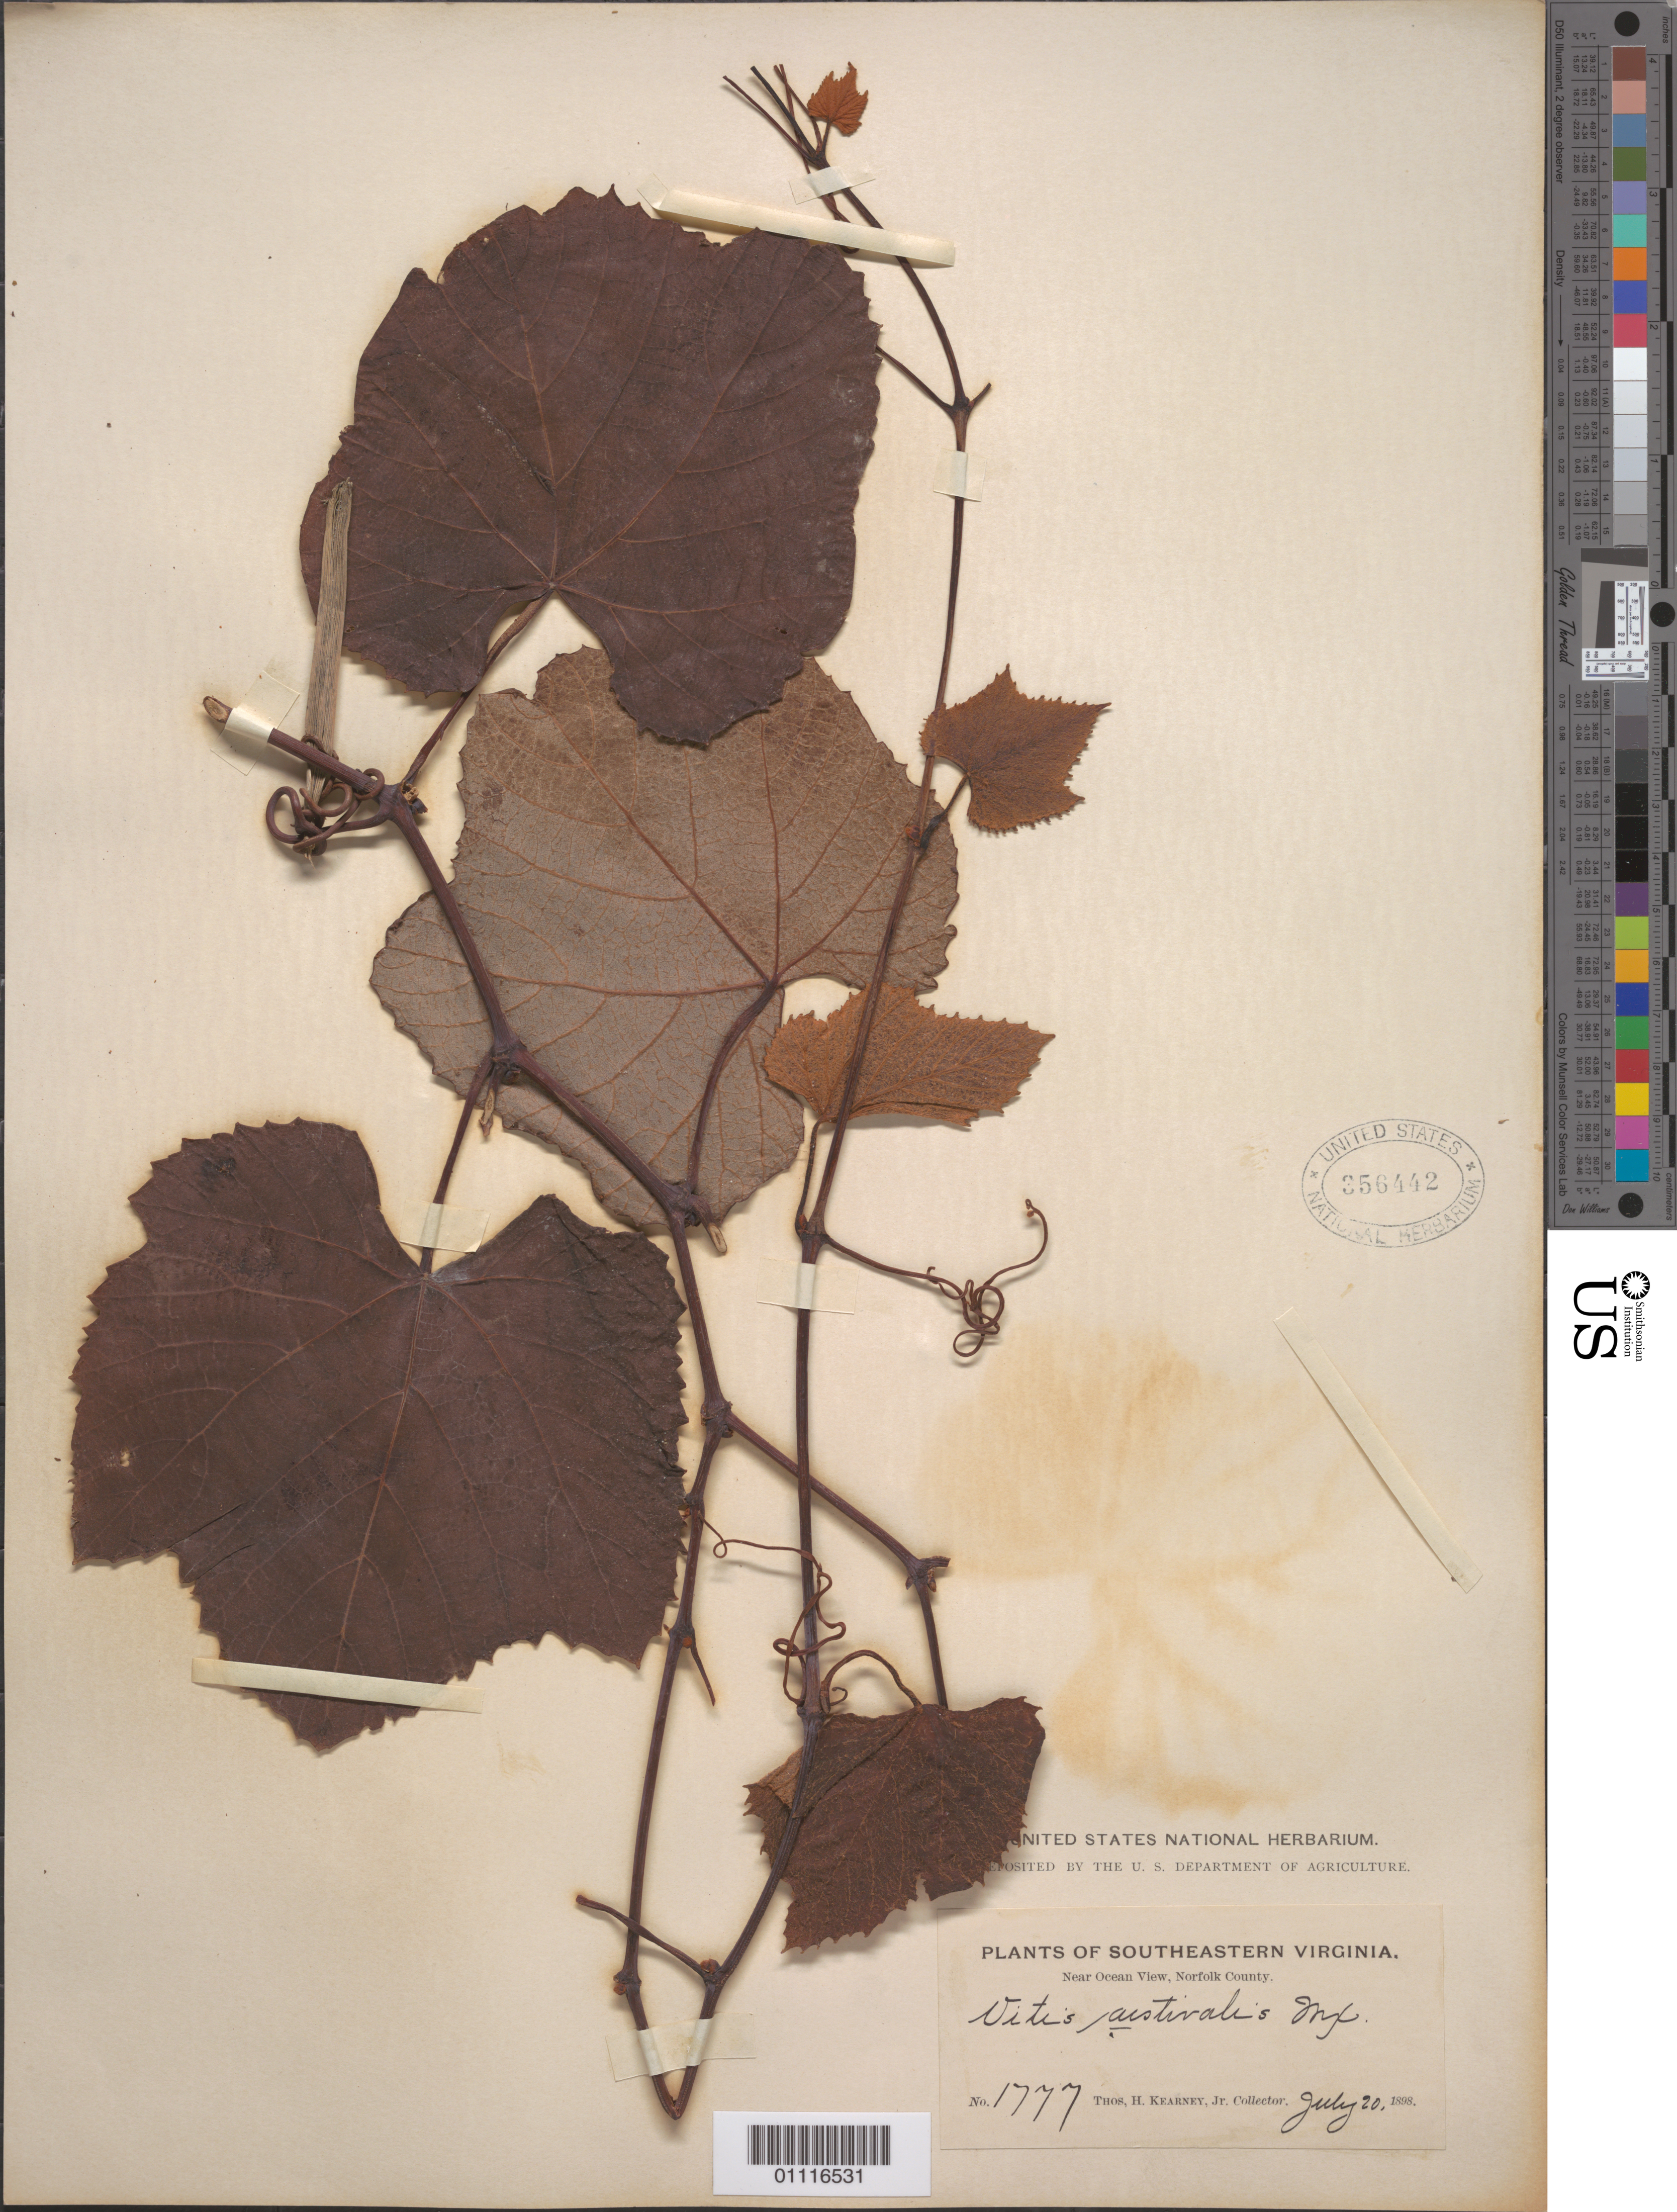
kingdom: Plantae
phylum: Tracheophyta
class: Magnoliopsida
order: Vitales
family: Vitaceae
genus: Vitis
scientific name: Vitis aestivalis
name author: Michx.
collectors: T. H. Kearney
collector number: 1777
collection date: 1898-07-20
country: United States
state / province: Virginia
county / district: City of Norfolk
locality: Near Ocean View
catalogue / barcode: US 256442